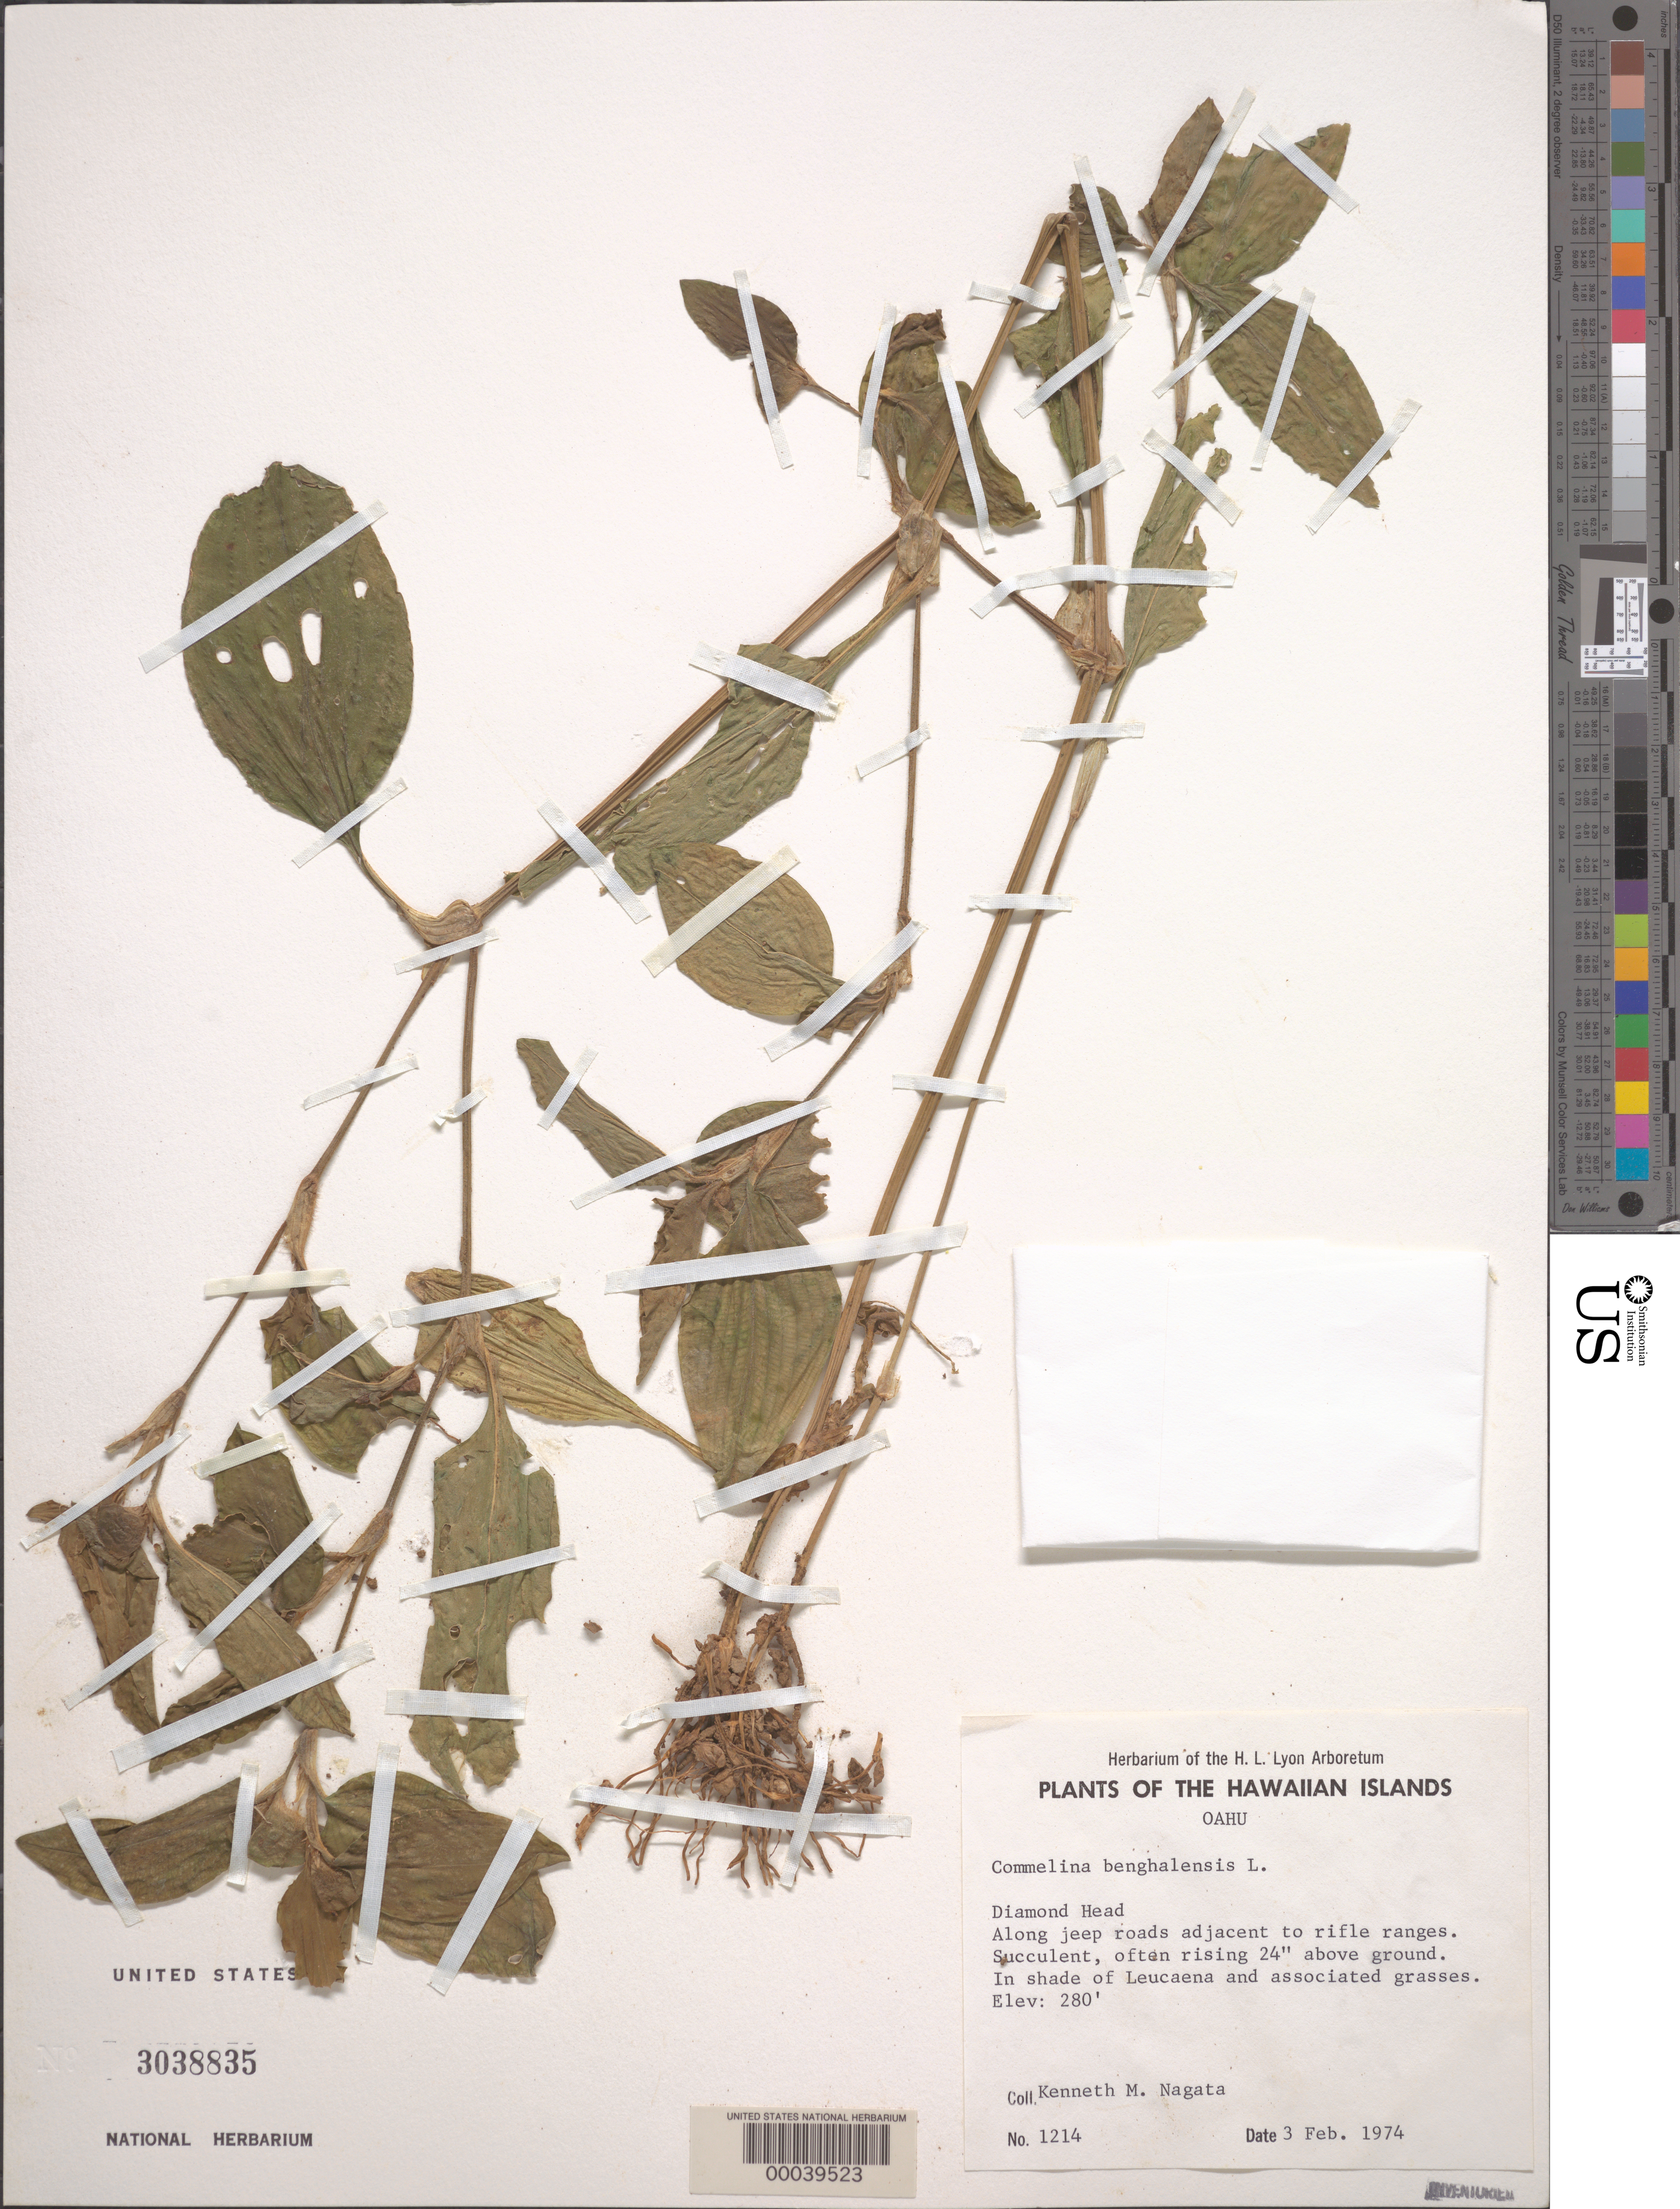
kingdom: Plantae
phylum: Tracheophyta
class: Liliopsida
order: Commelinales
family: Commelinaceae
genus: Commelina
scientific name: Commelina benghalensis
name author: L.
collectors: K. Nagata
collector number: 1214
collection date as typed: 03 Feb 1974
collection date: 1974-02-03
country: United States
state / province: Hawaii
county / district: Honolulu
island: Oahu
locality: Oahu; Diamond Head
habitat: Roadsides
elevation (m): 85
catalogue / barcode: US 3038835